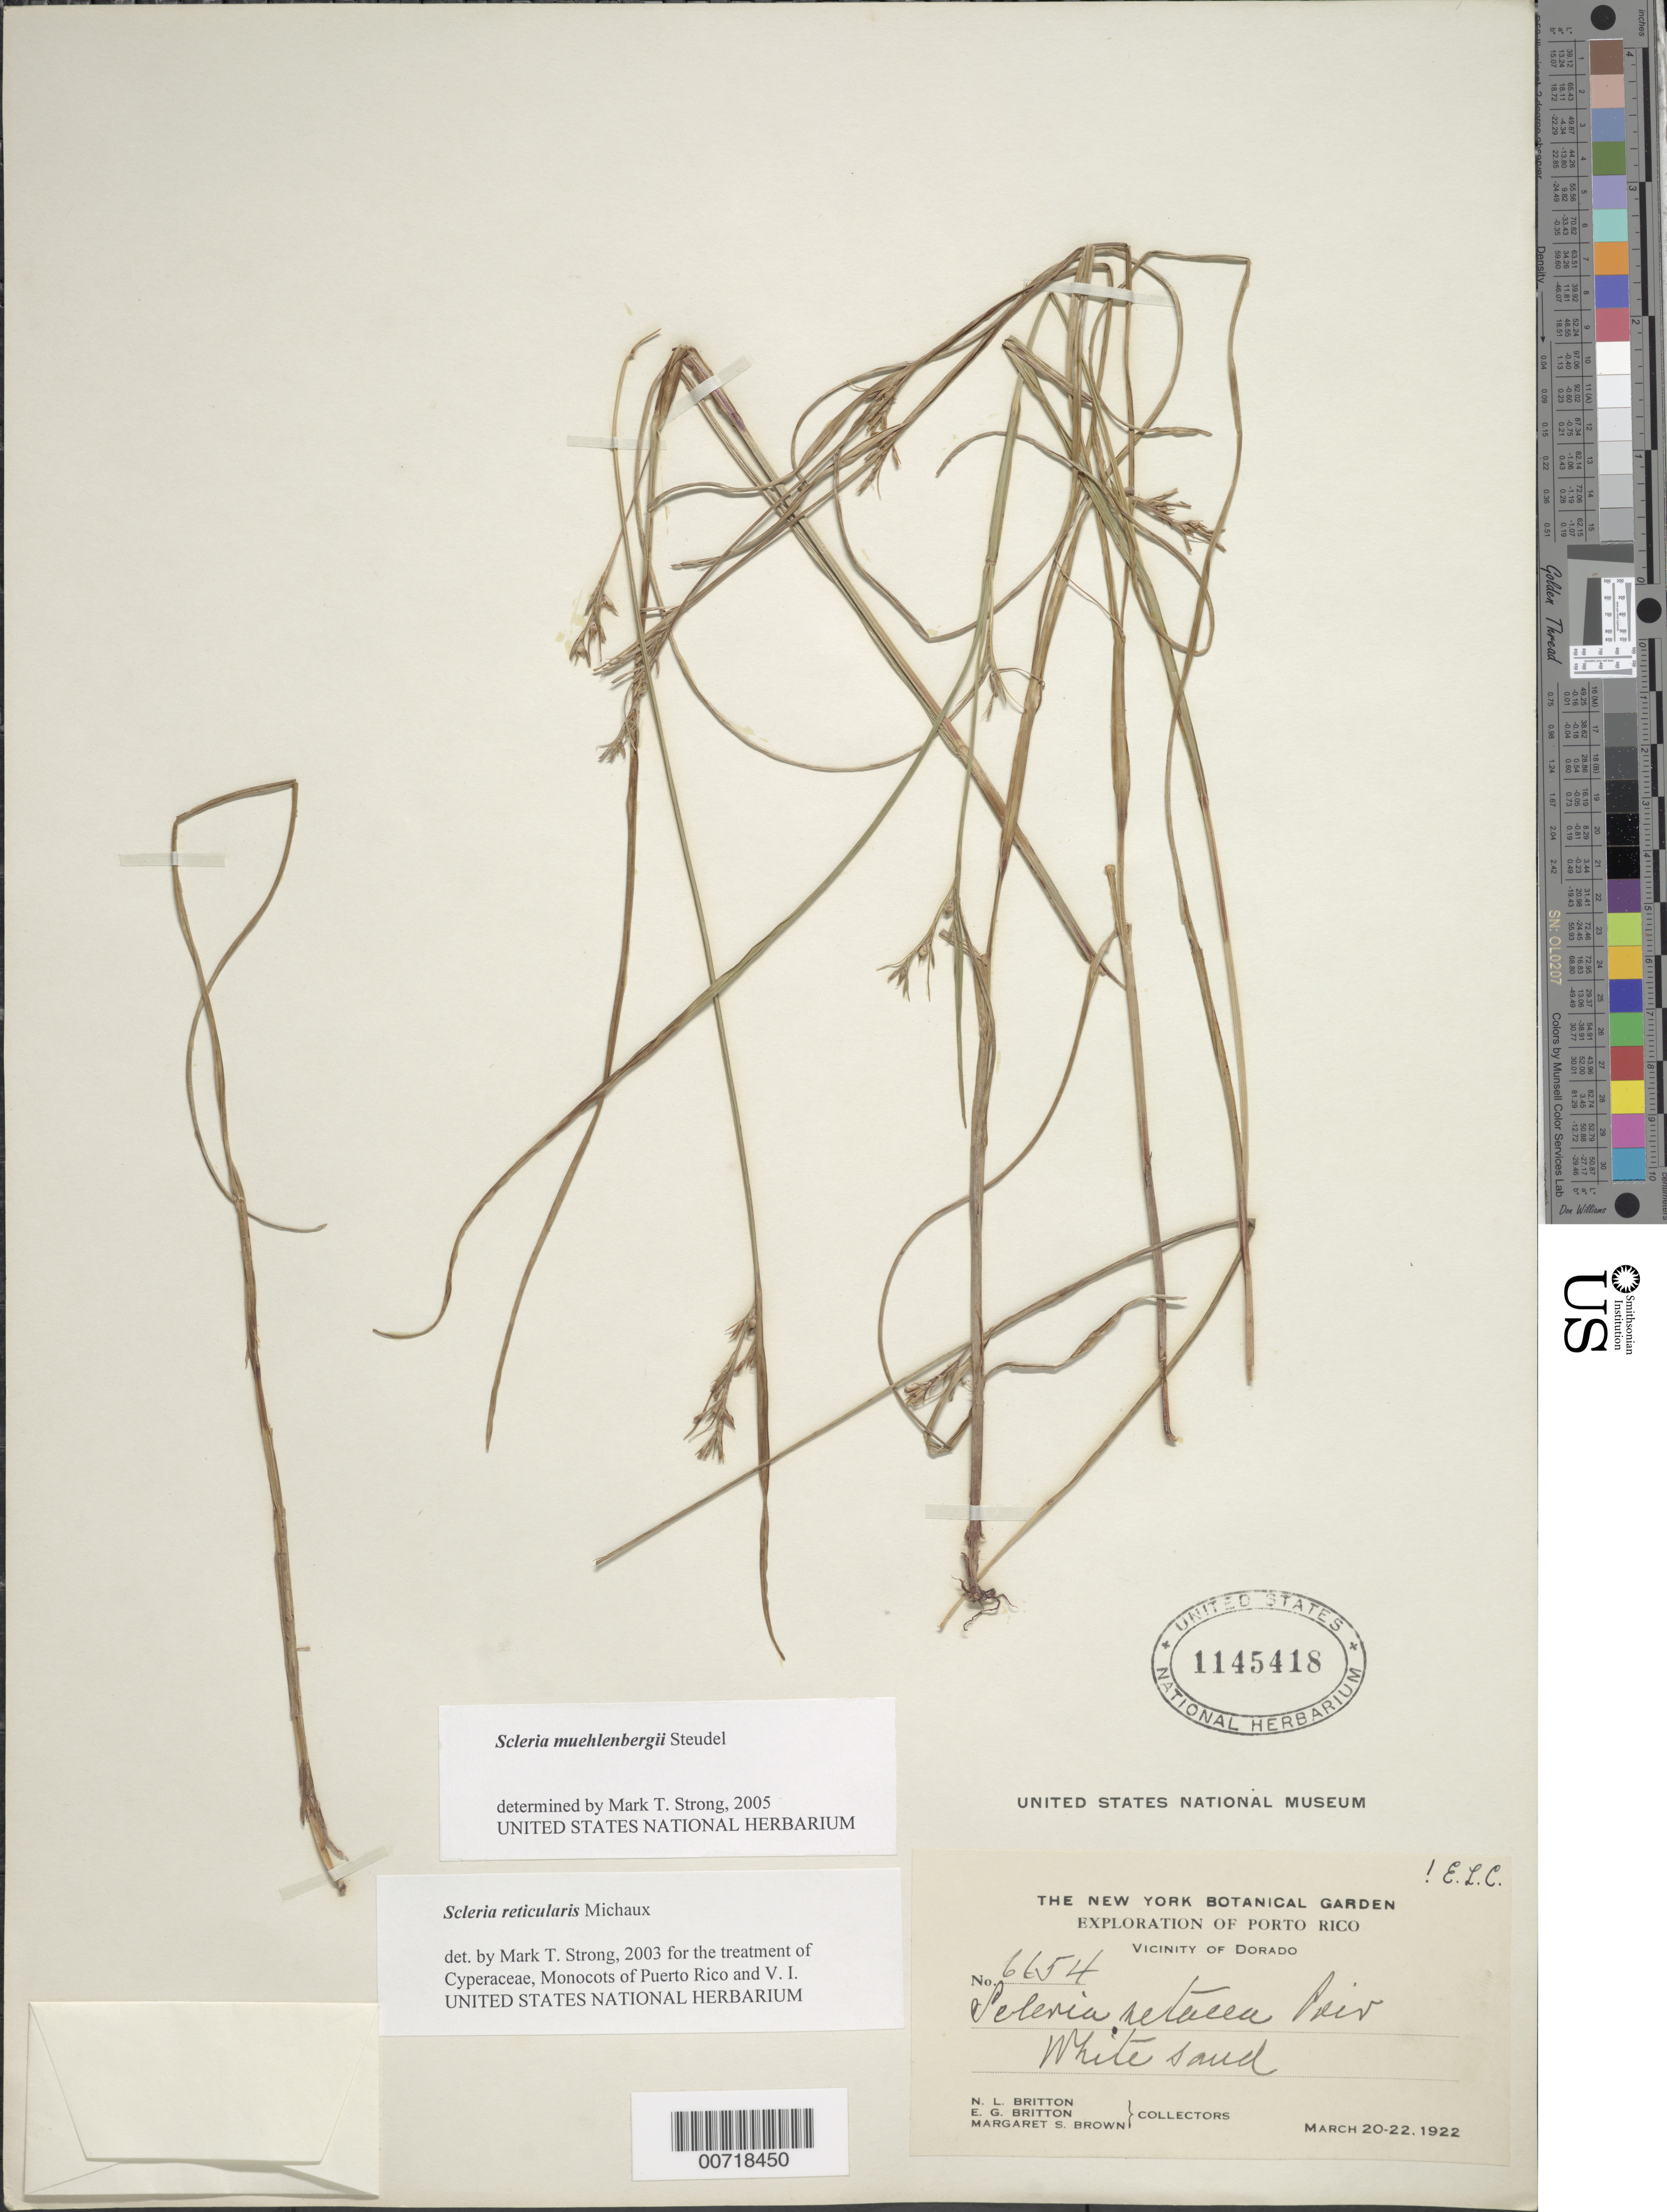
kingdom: Plantae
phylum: Tracheophyta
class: Liliopsida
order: Poales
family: Cyperaceae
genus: Scleria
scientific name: Scleria muehlenbergii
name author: Steud.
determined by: Strong, Mark T., (BOT), Smithsonian Institution - National Museum of Natural History (UNITED STATES)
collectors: N. Britton, E. G. Britton & M. S. Brown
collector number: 6654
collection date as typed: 20 Mar 1922 to 22 Mar 1922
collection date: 1922-03-20/1922-03-22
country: Puerto Rico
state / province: Dorado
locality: Vicinity of Dorado.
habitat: White sand.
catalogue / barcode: US 1145418